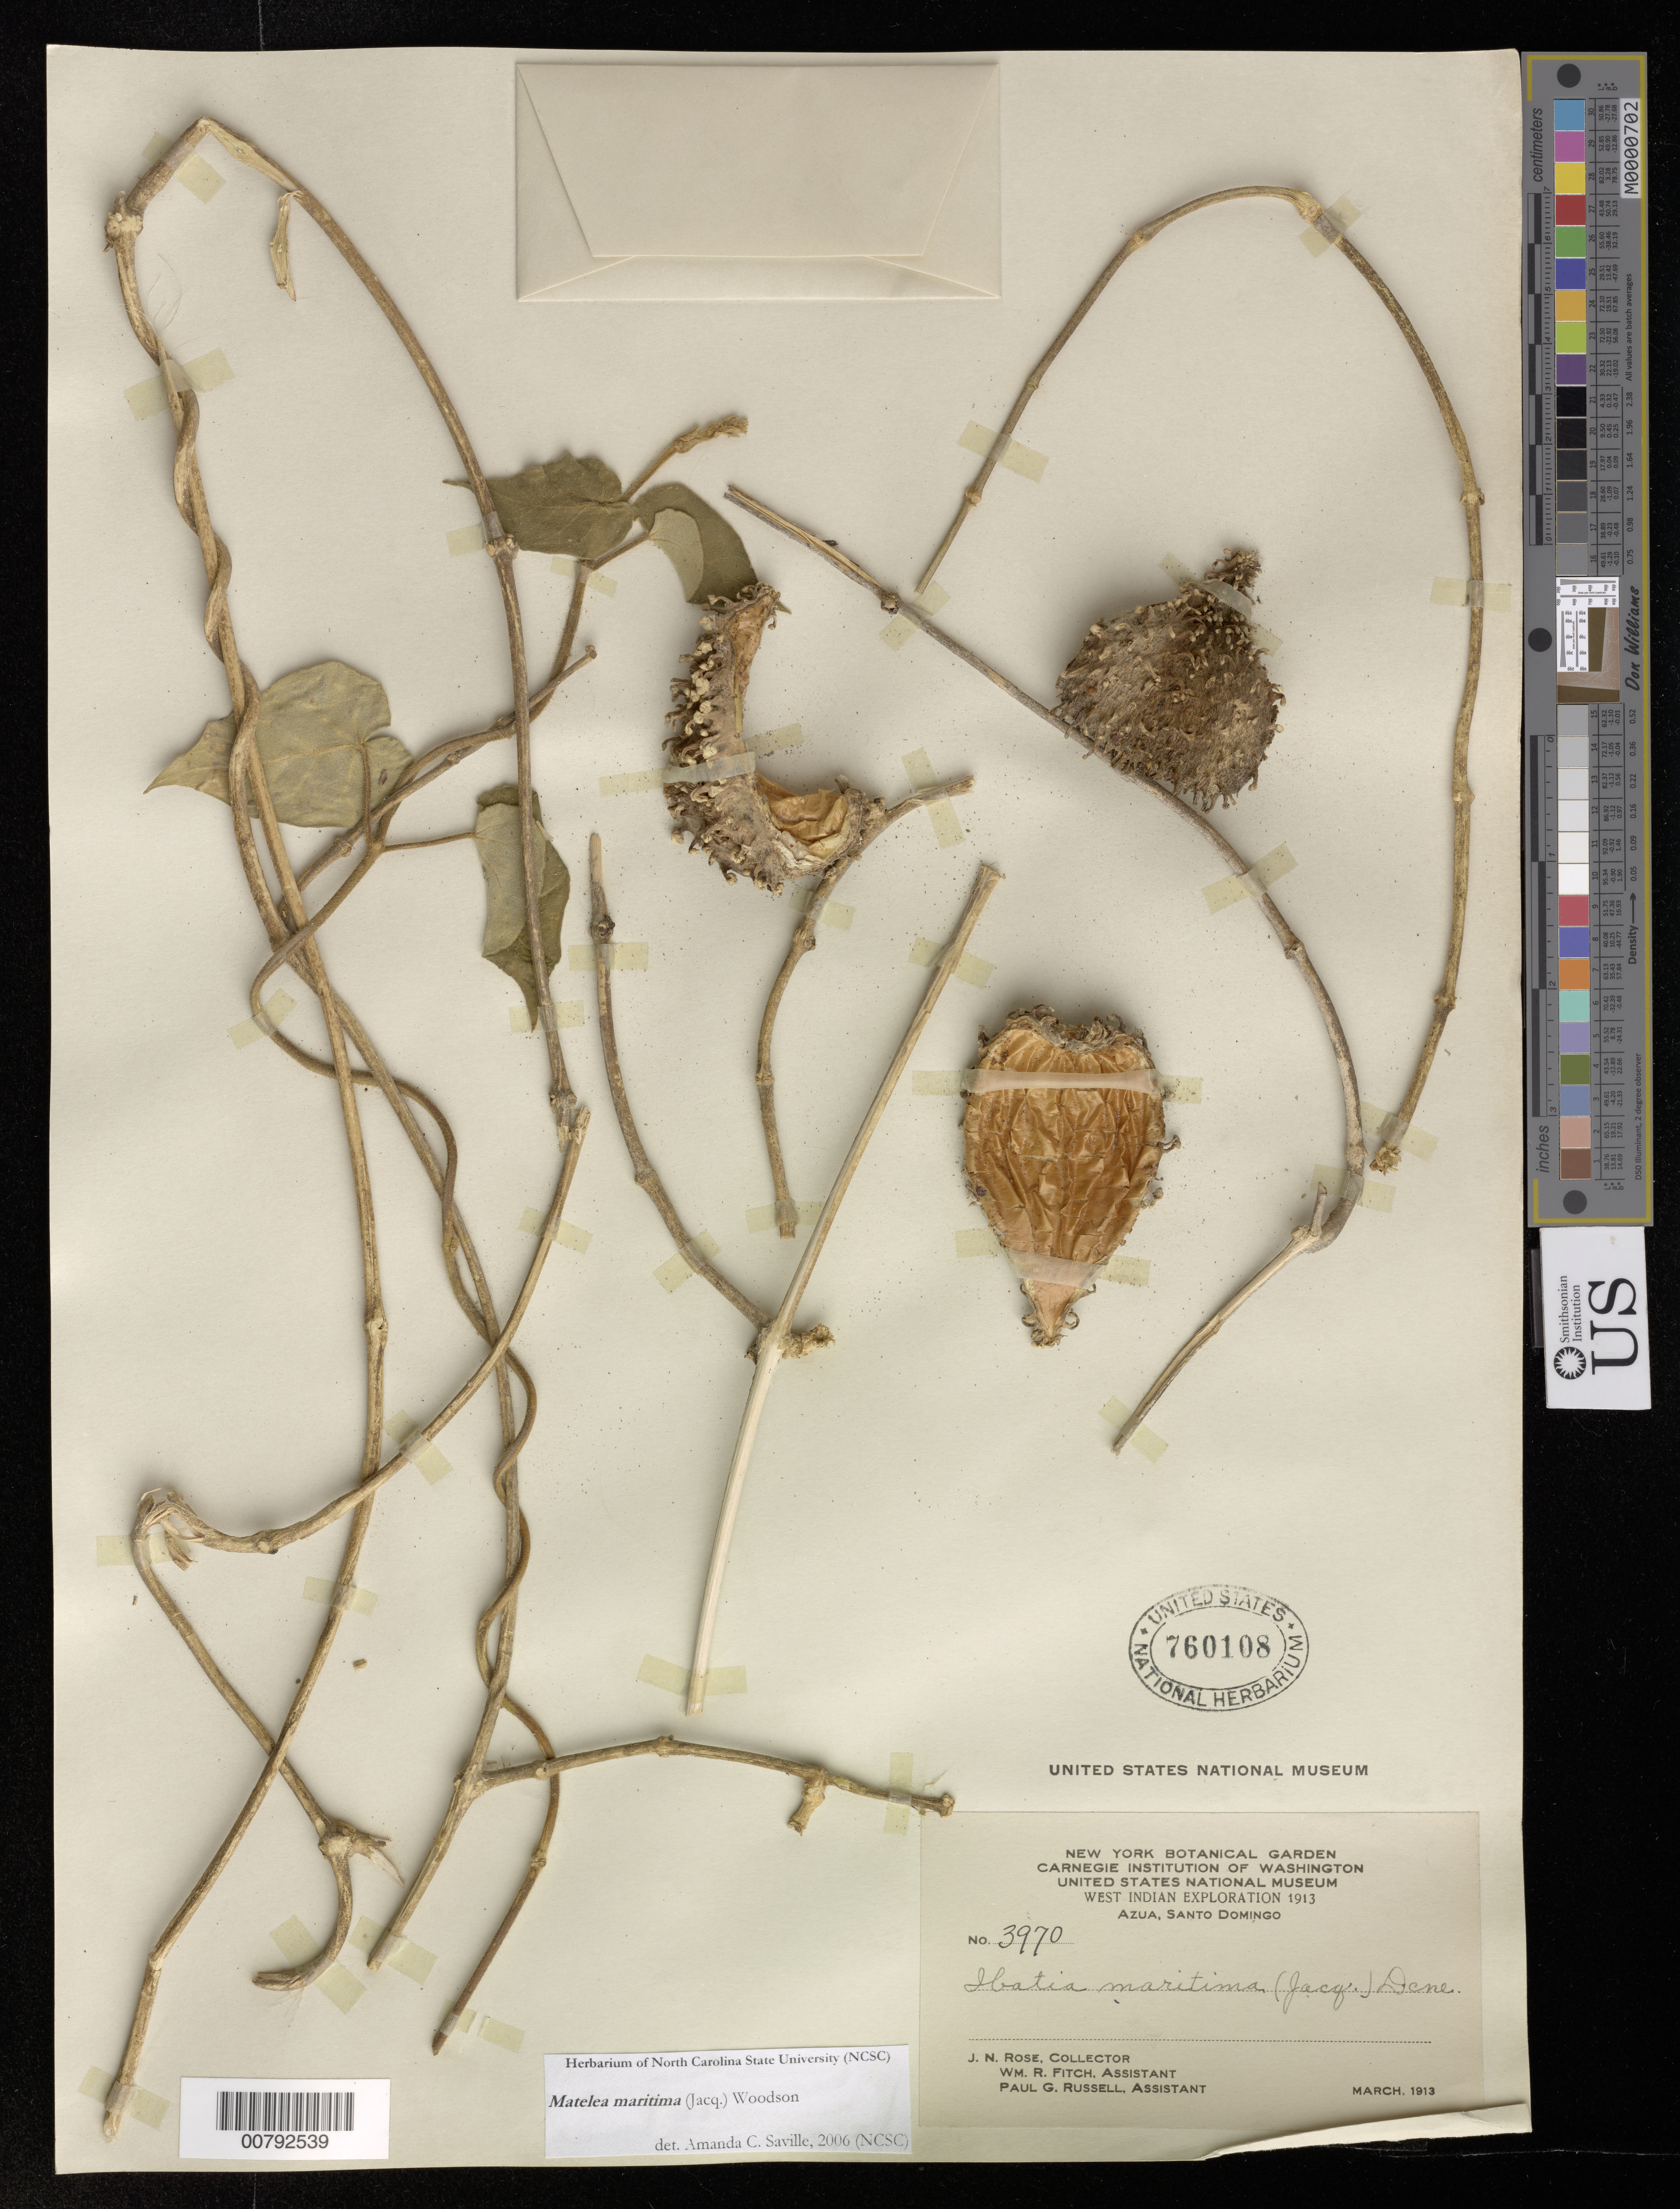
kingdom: Plantae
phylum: Tracheophyta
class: Magnoliopsida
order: Gentianales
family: Apocynaceae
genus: Matelea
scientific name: Matelea maritima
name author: (Jacq.) Woodson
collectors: J. N. Rose, W. R. Fitch & P. G. Russell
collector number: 3970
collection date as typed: Mar 1913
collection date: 1913-03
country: Dominican Republic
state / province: Azua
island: Hispaniola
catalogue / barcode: US 760108